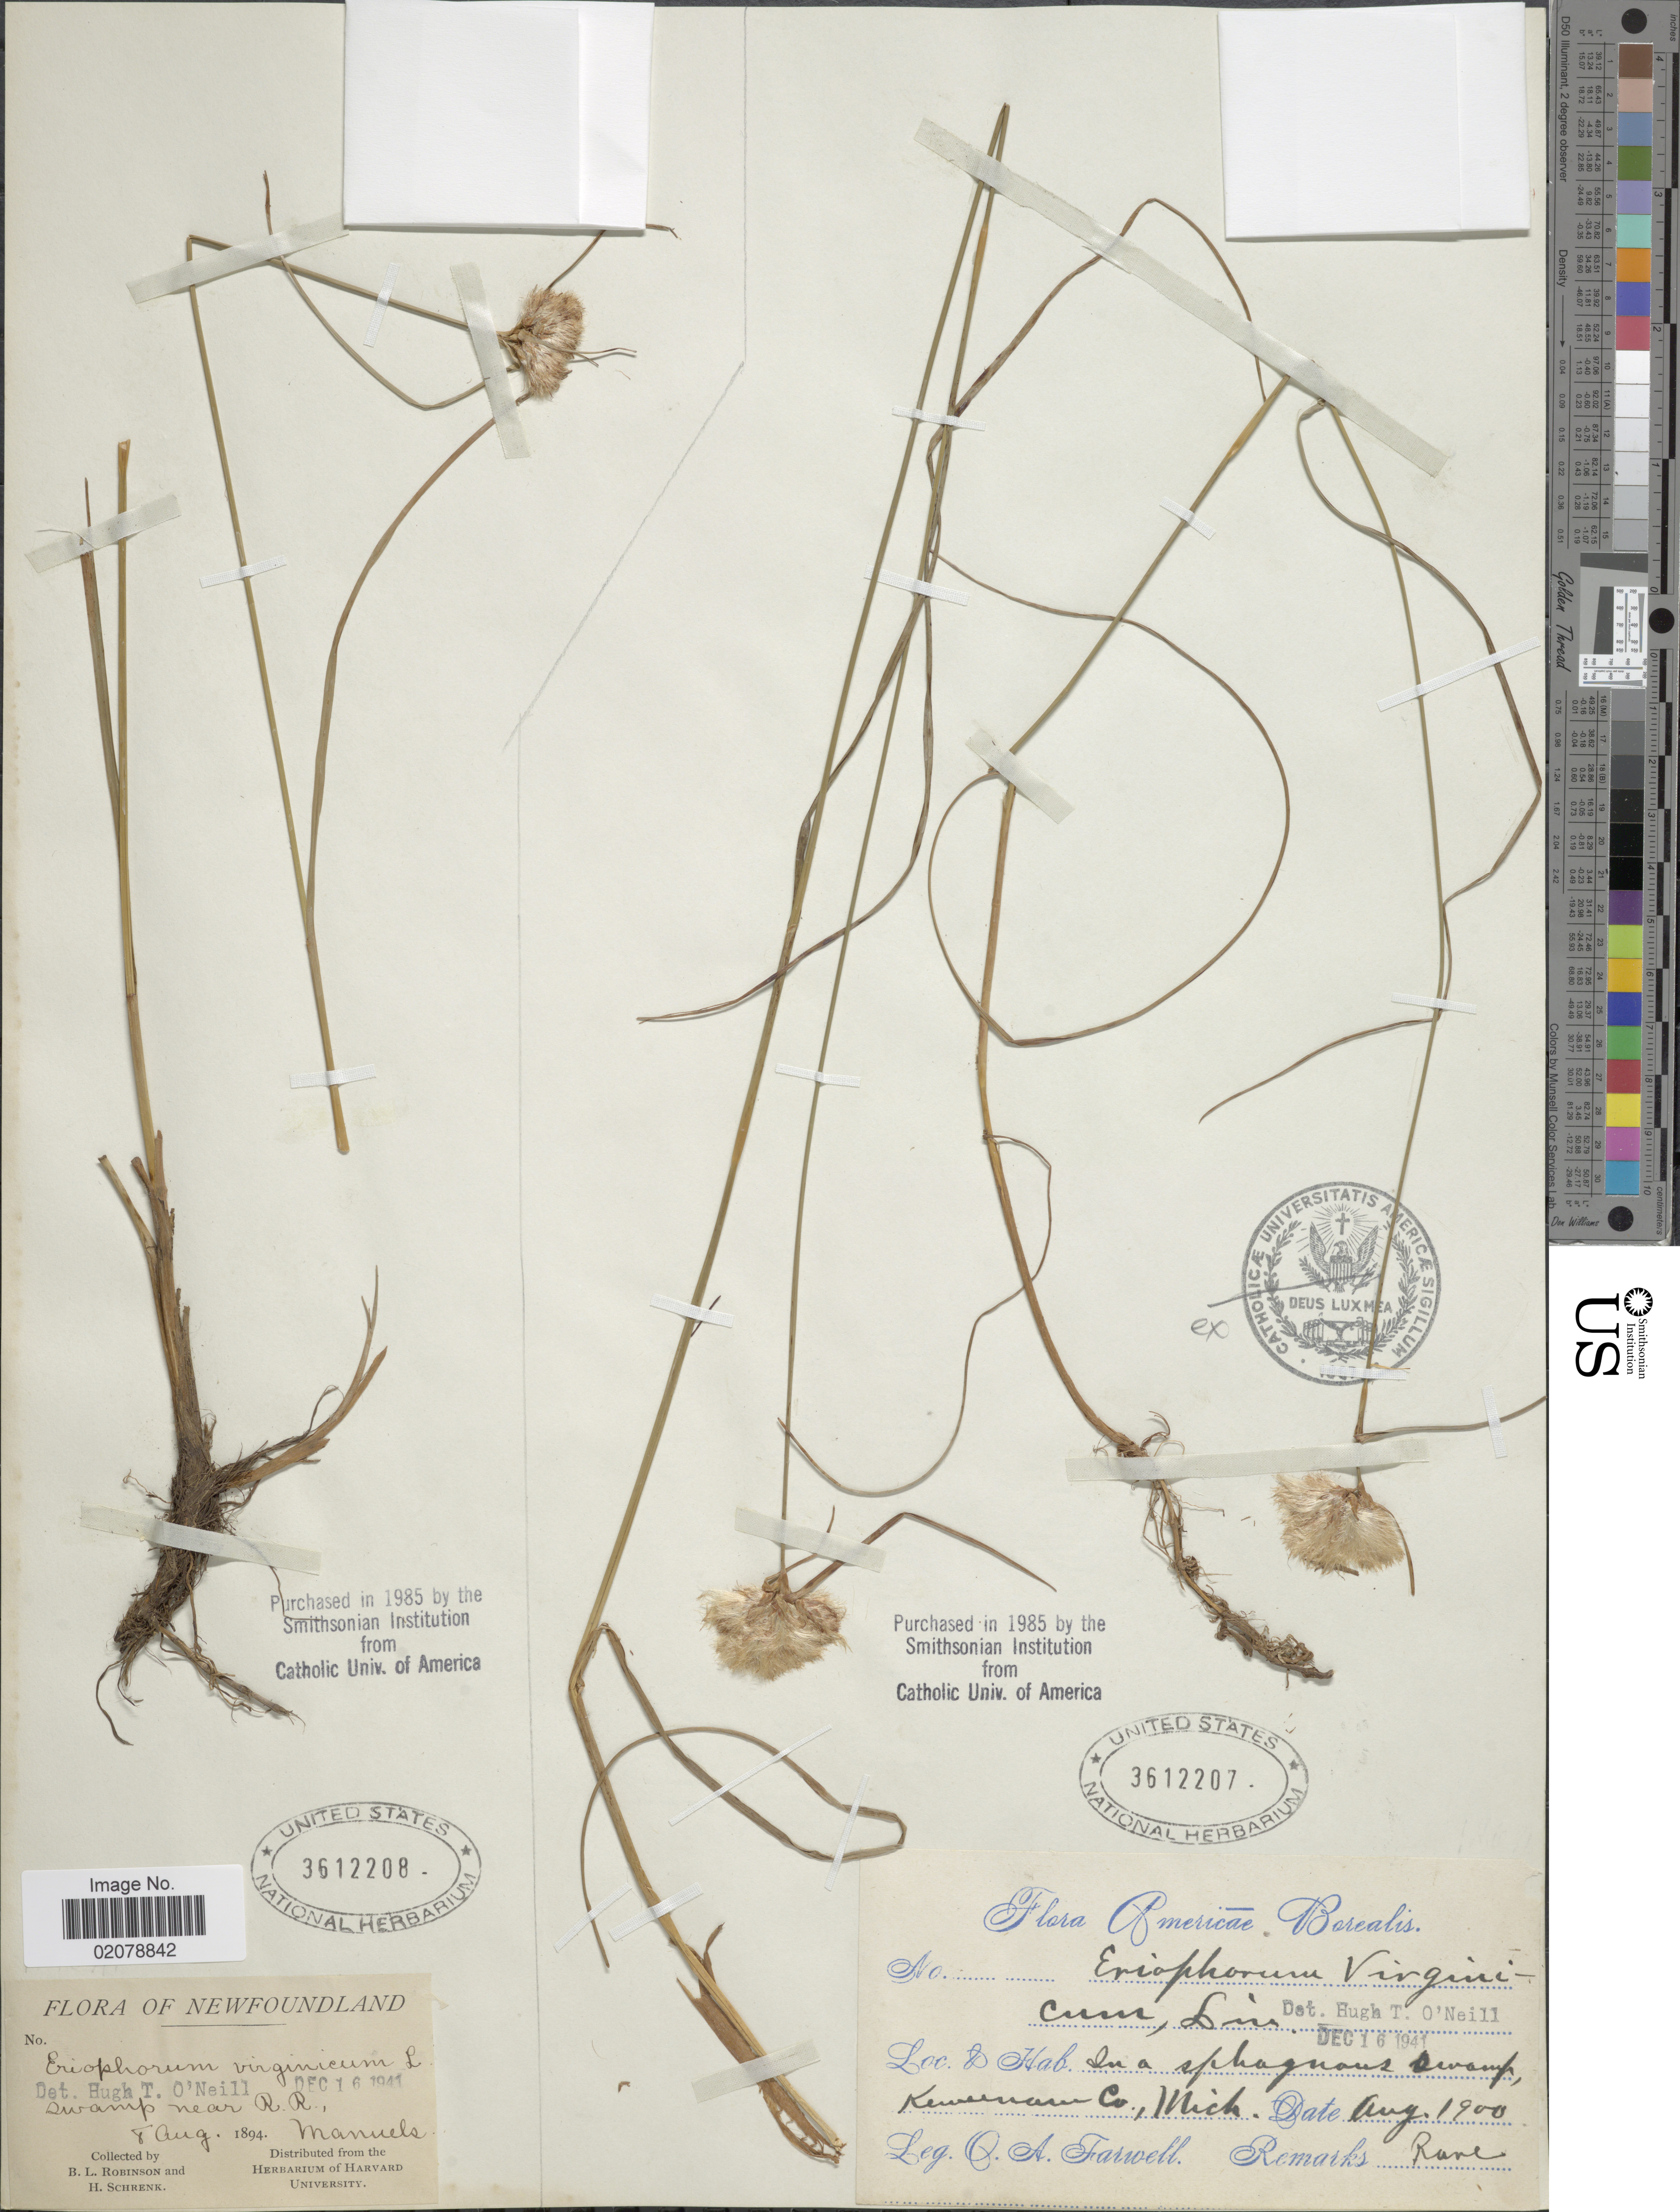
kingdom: Plantae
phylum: Tracheophyta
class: Liliopsida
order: Poales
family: Cyperaceae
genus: Eriophorum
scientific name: Eriophorum virginicum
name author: L.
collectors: B. L. Robinson & H. v. Schrenk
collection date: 1894-08-08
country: Canada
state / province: Newfoundland and Labrador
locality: Swamp near R. R., Manuels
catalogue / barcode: US 3612208-2